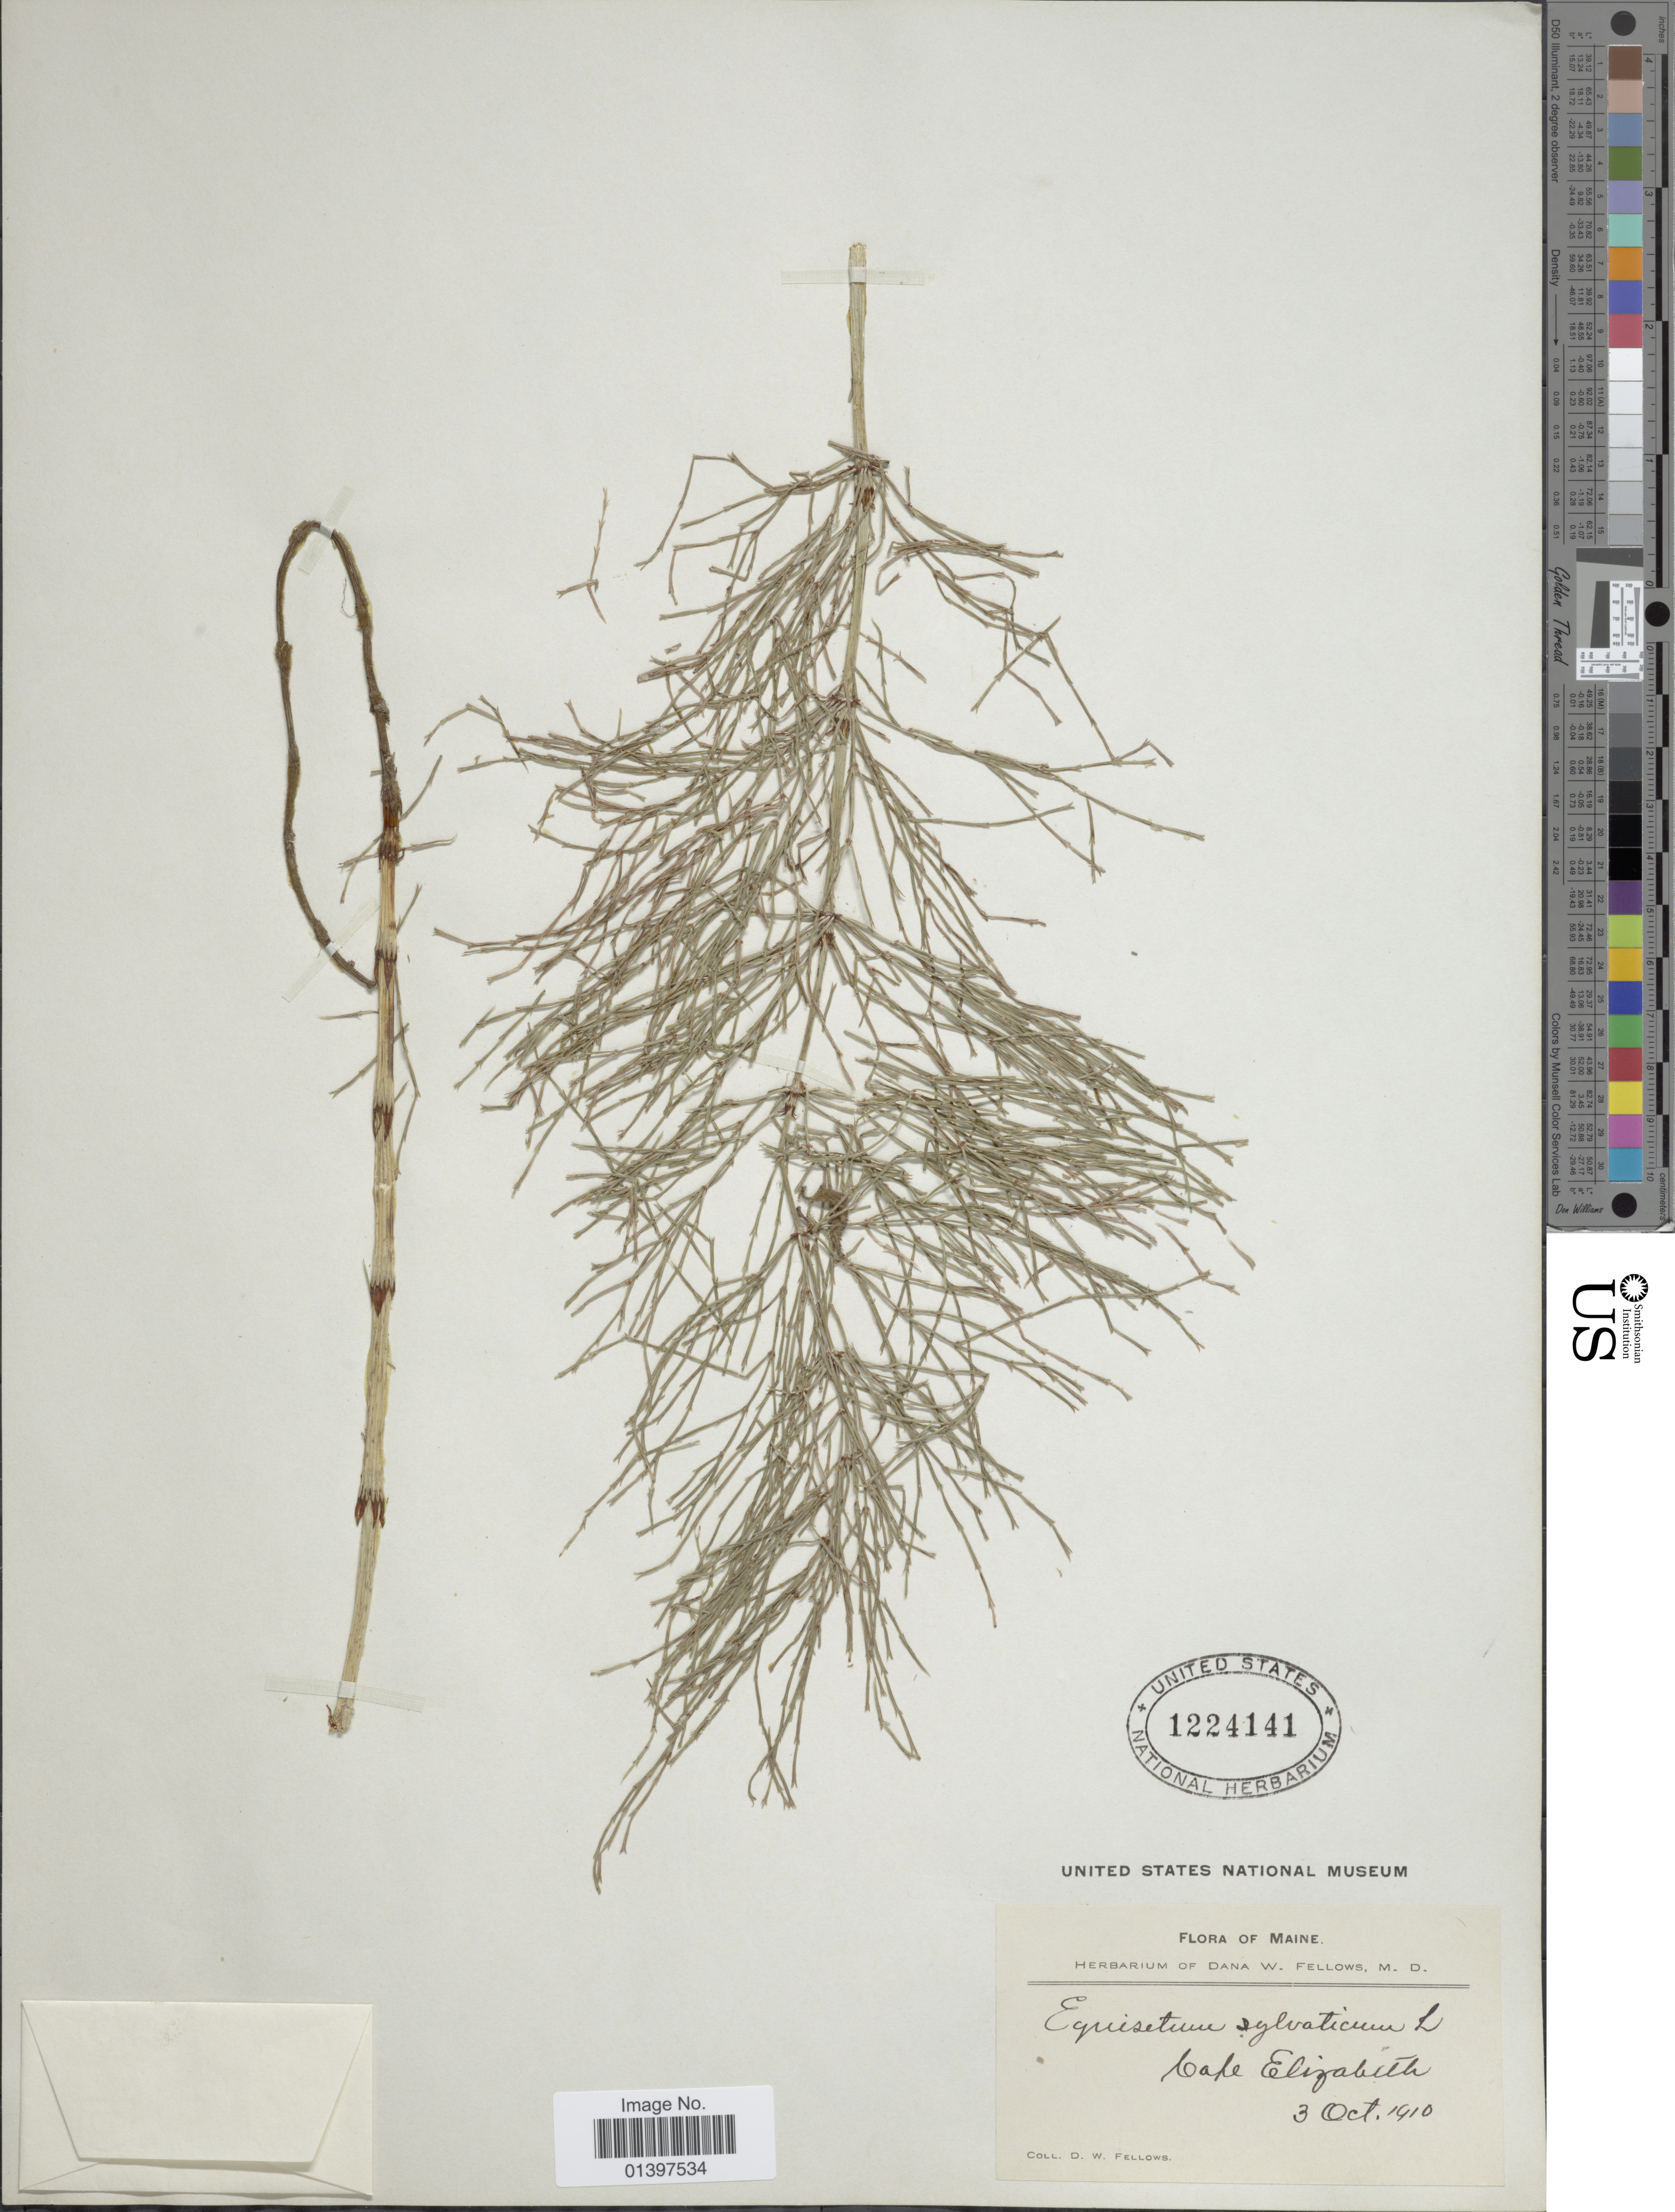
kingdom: Plantae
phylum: Tracheophyta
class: Polypodiopsida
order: Equisetales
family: Equisetaceae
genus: Equisetum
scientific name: Equisetum sylvaticum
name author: L.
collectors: D. W. Fellows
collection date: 1910-10-03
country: United States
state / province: Maine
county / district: Cumberland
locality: Cape Elizabeth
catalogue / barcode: US 1224141